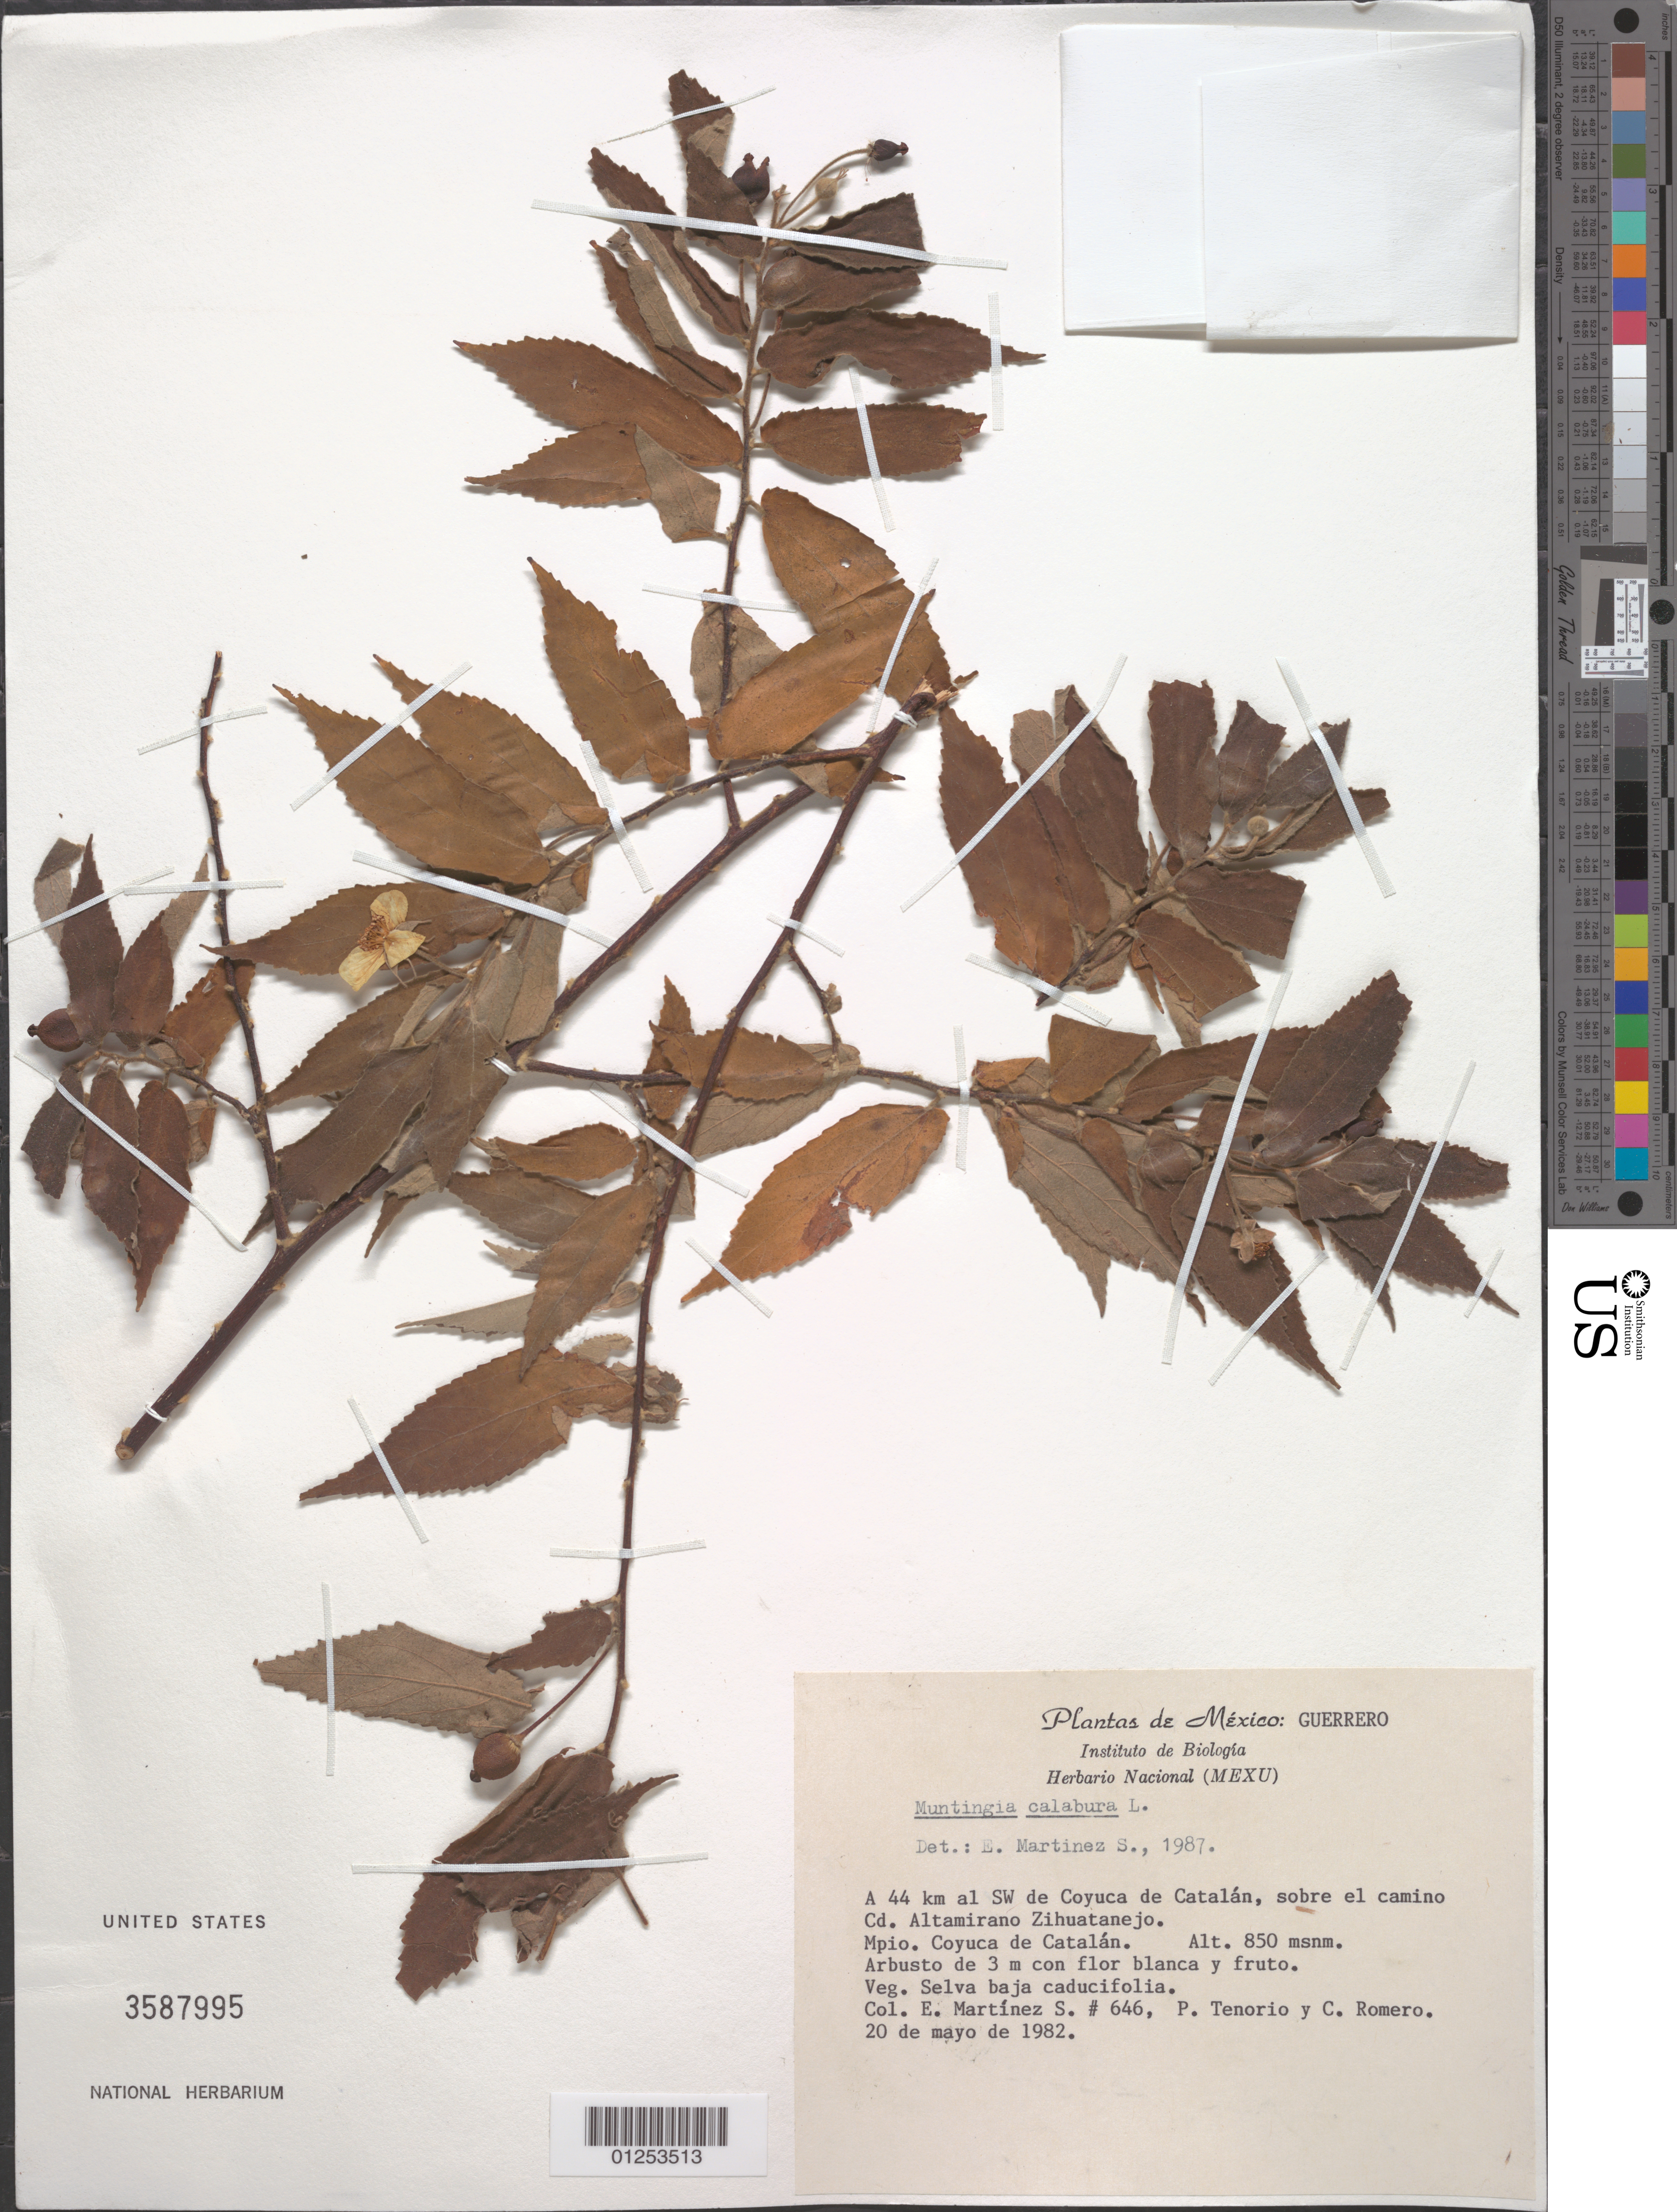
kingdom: Plantae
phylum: Tracheophyta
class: Magnoliopsida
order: Malvales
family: Muntingiaceae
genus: Muntingia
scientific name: Muntingia calabura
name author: L.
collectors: C. E. Martinez S.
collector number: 646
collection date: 1982-05-20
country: Mexico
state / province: Guerrero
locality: Coyuca de Catalan. A 44 km al SW de Coyuca de FCatalan, sobre el camino Cd. Altamirano Zihuatanejo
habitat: Selva baja caducifolia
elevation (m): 850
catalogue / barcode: US 3587995